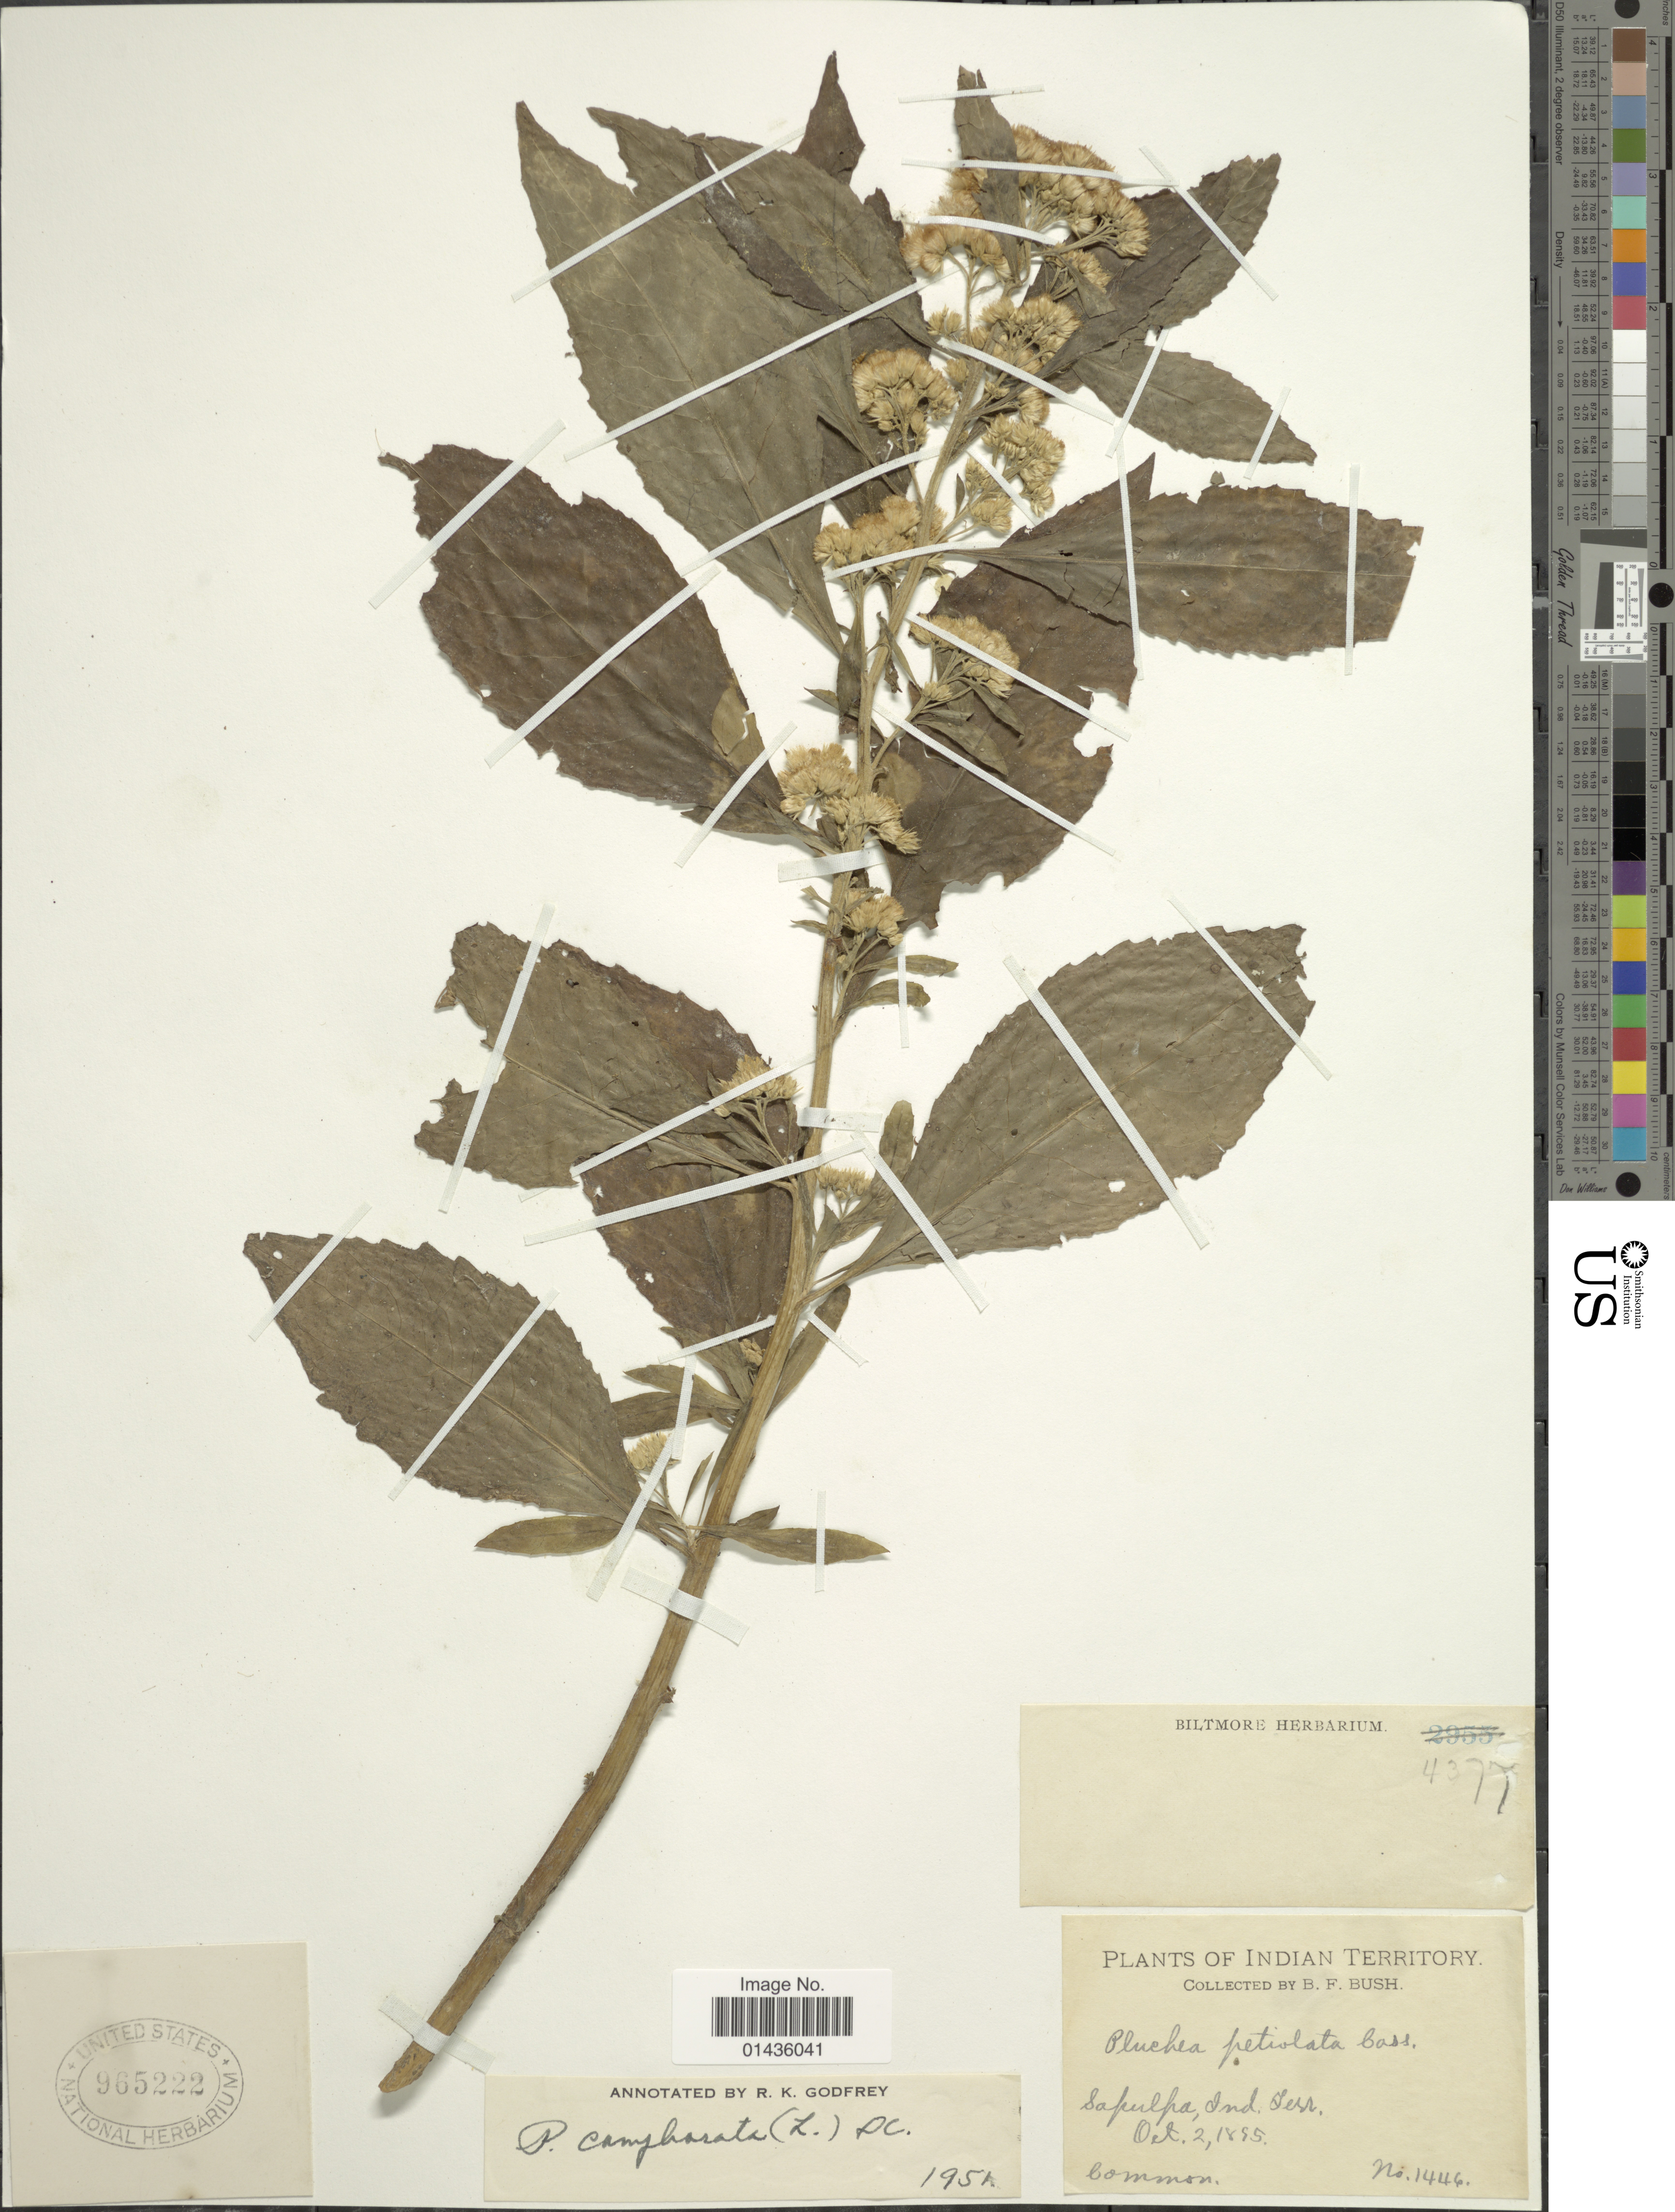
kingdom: Plantae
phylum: Tracheophyta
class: Magnoliopsida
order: Asterales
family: Asteraceae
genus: Pluchea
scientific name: Pluchea camphorata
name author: (L.) DC.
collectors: B. F. Bush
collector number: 1446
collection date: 1855-10-02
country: United States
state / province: Oklahoma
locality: Indian Territory, Sapulpa, Ind. Terr.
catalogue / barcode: US 965222